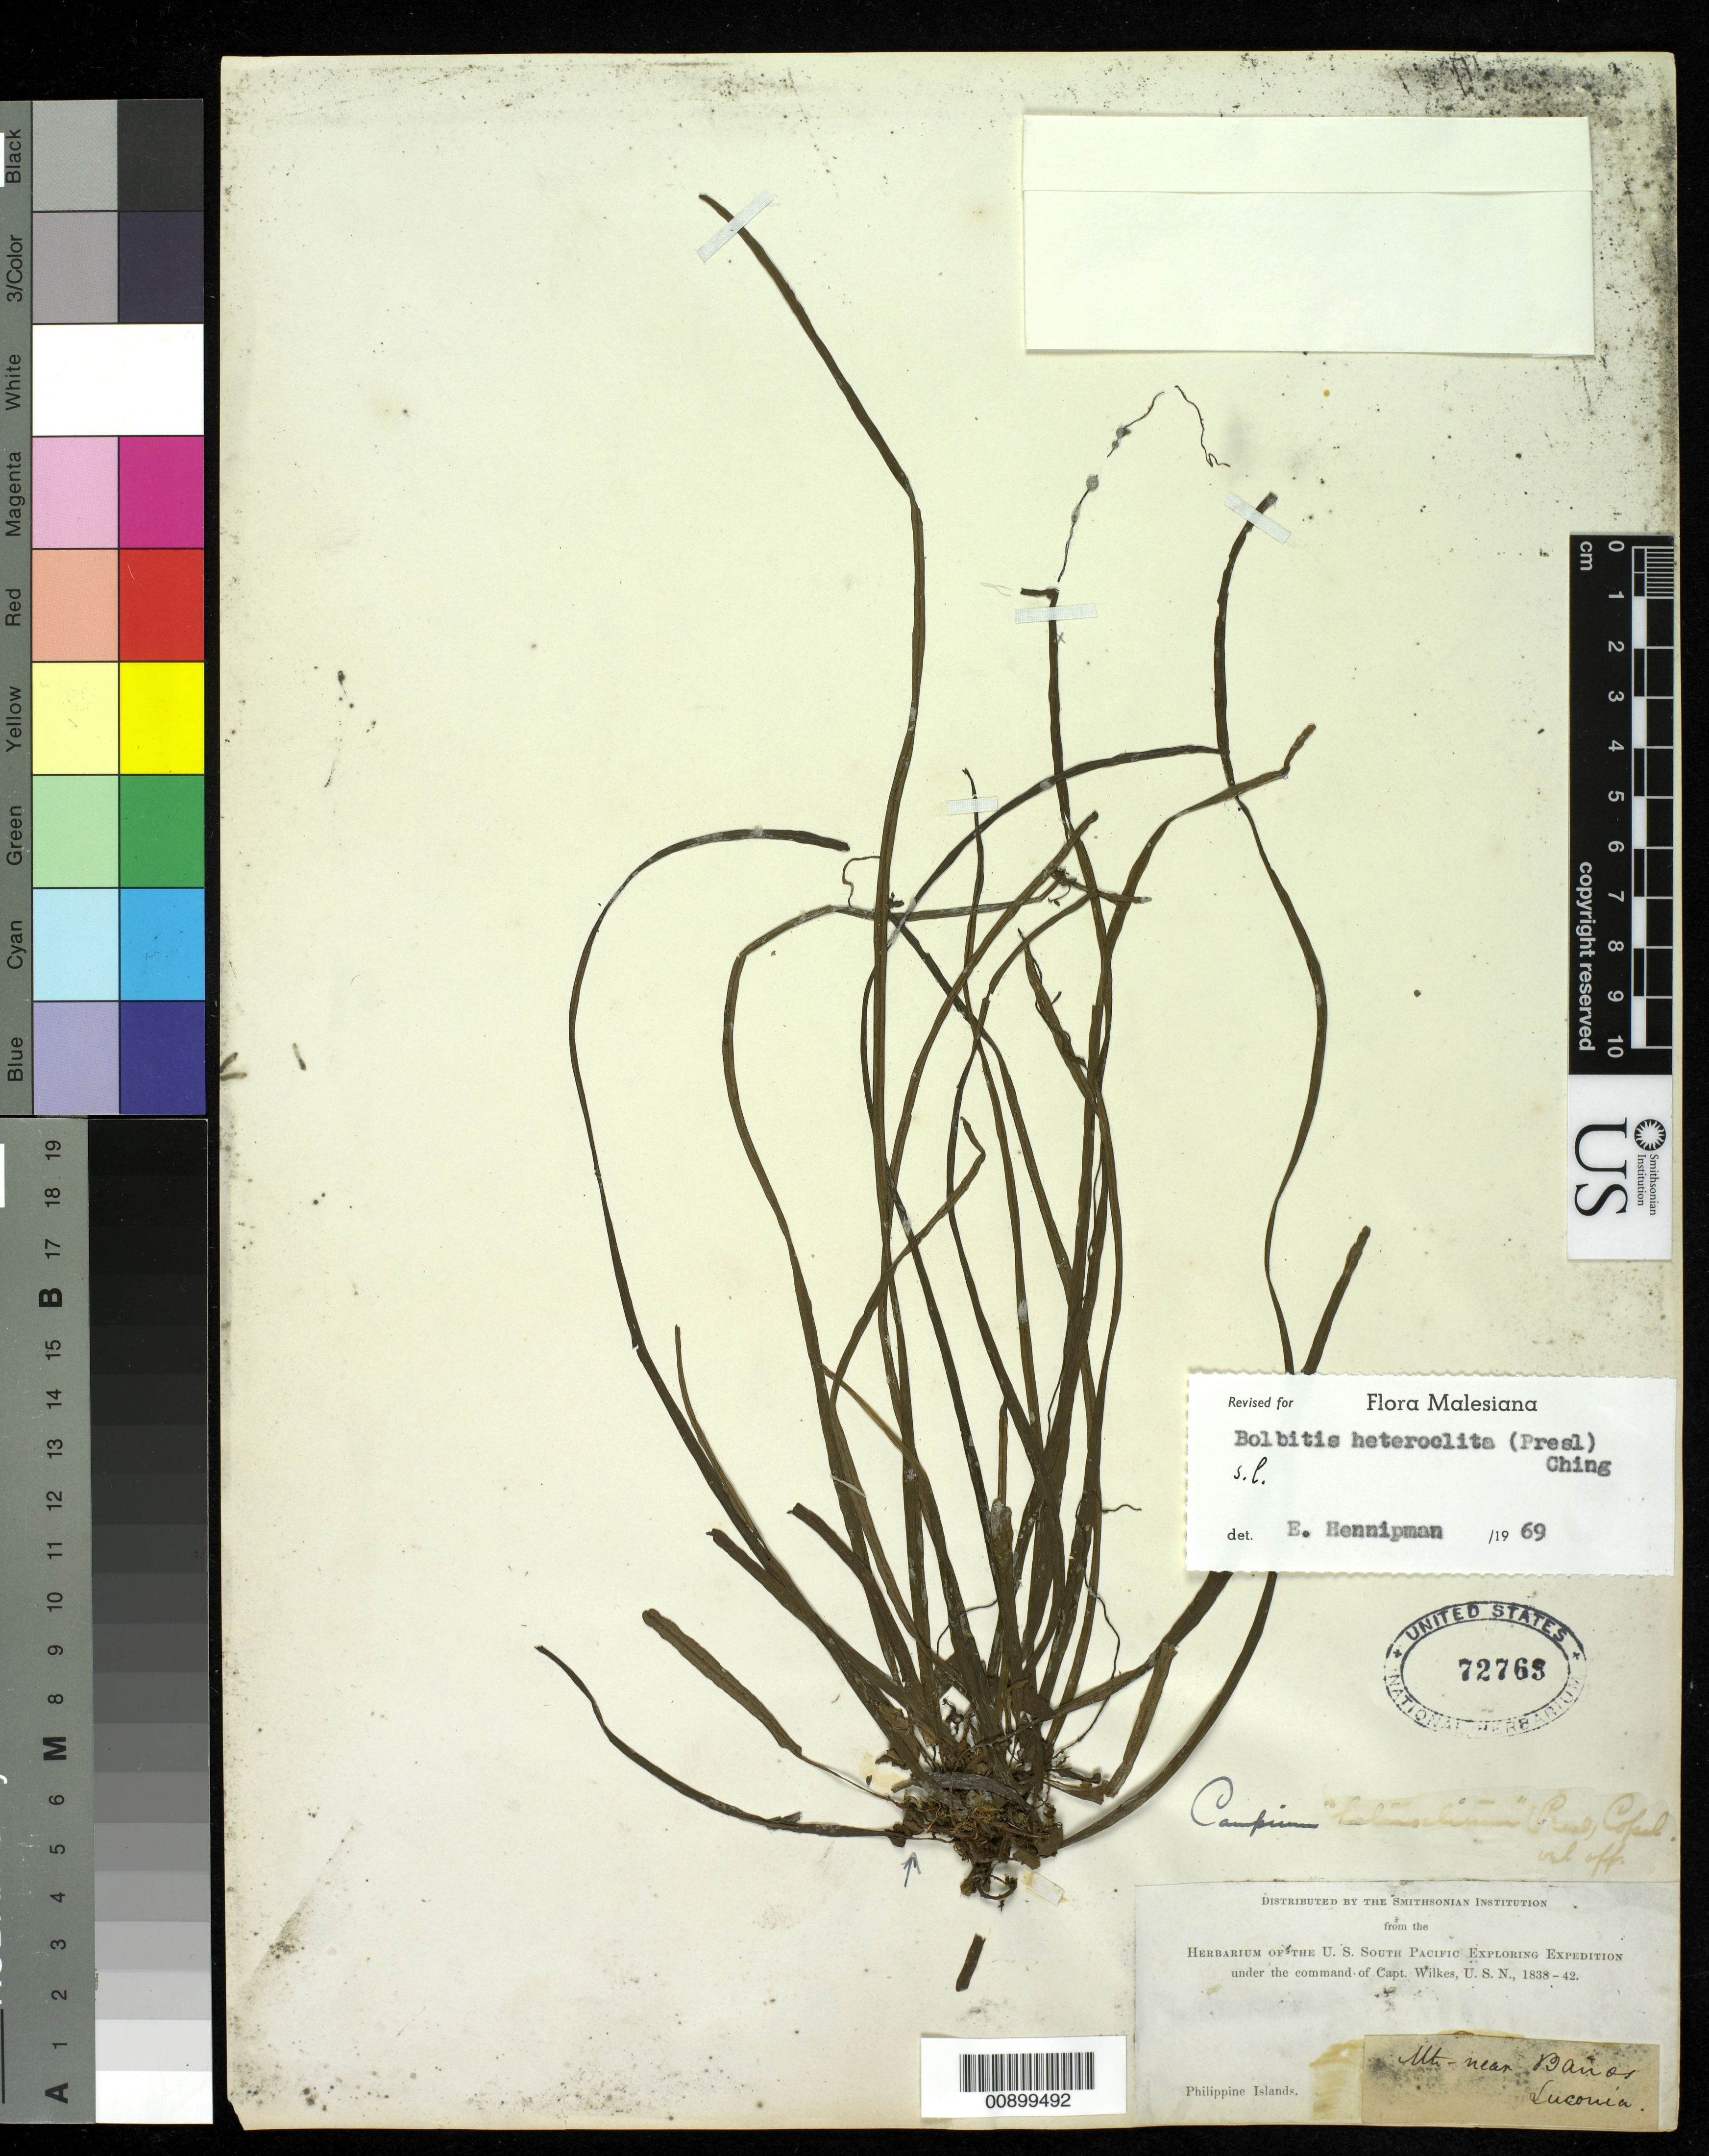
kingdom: Plantae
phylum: Tracheophyta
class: Polypodiopsida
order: Polypodiales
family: Dryopteridaceae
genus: Bolbitis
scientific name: Bolbitis heteroclita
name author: (C. Presl) Ching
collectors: Wilkes Explor. Exped.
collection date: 1838/1842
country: Philippines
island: Luconia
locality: Mts near Banos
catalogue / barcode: US 72763